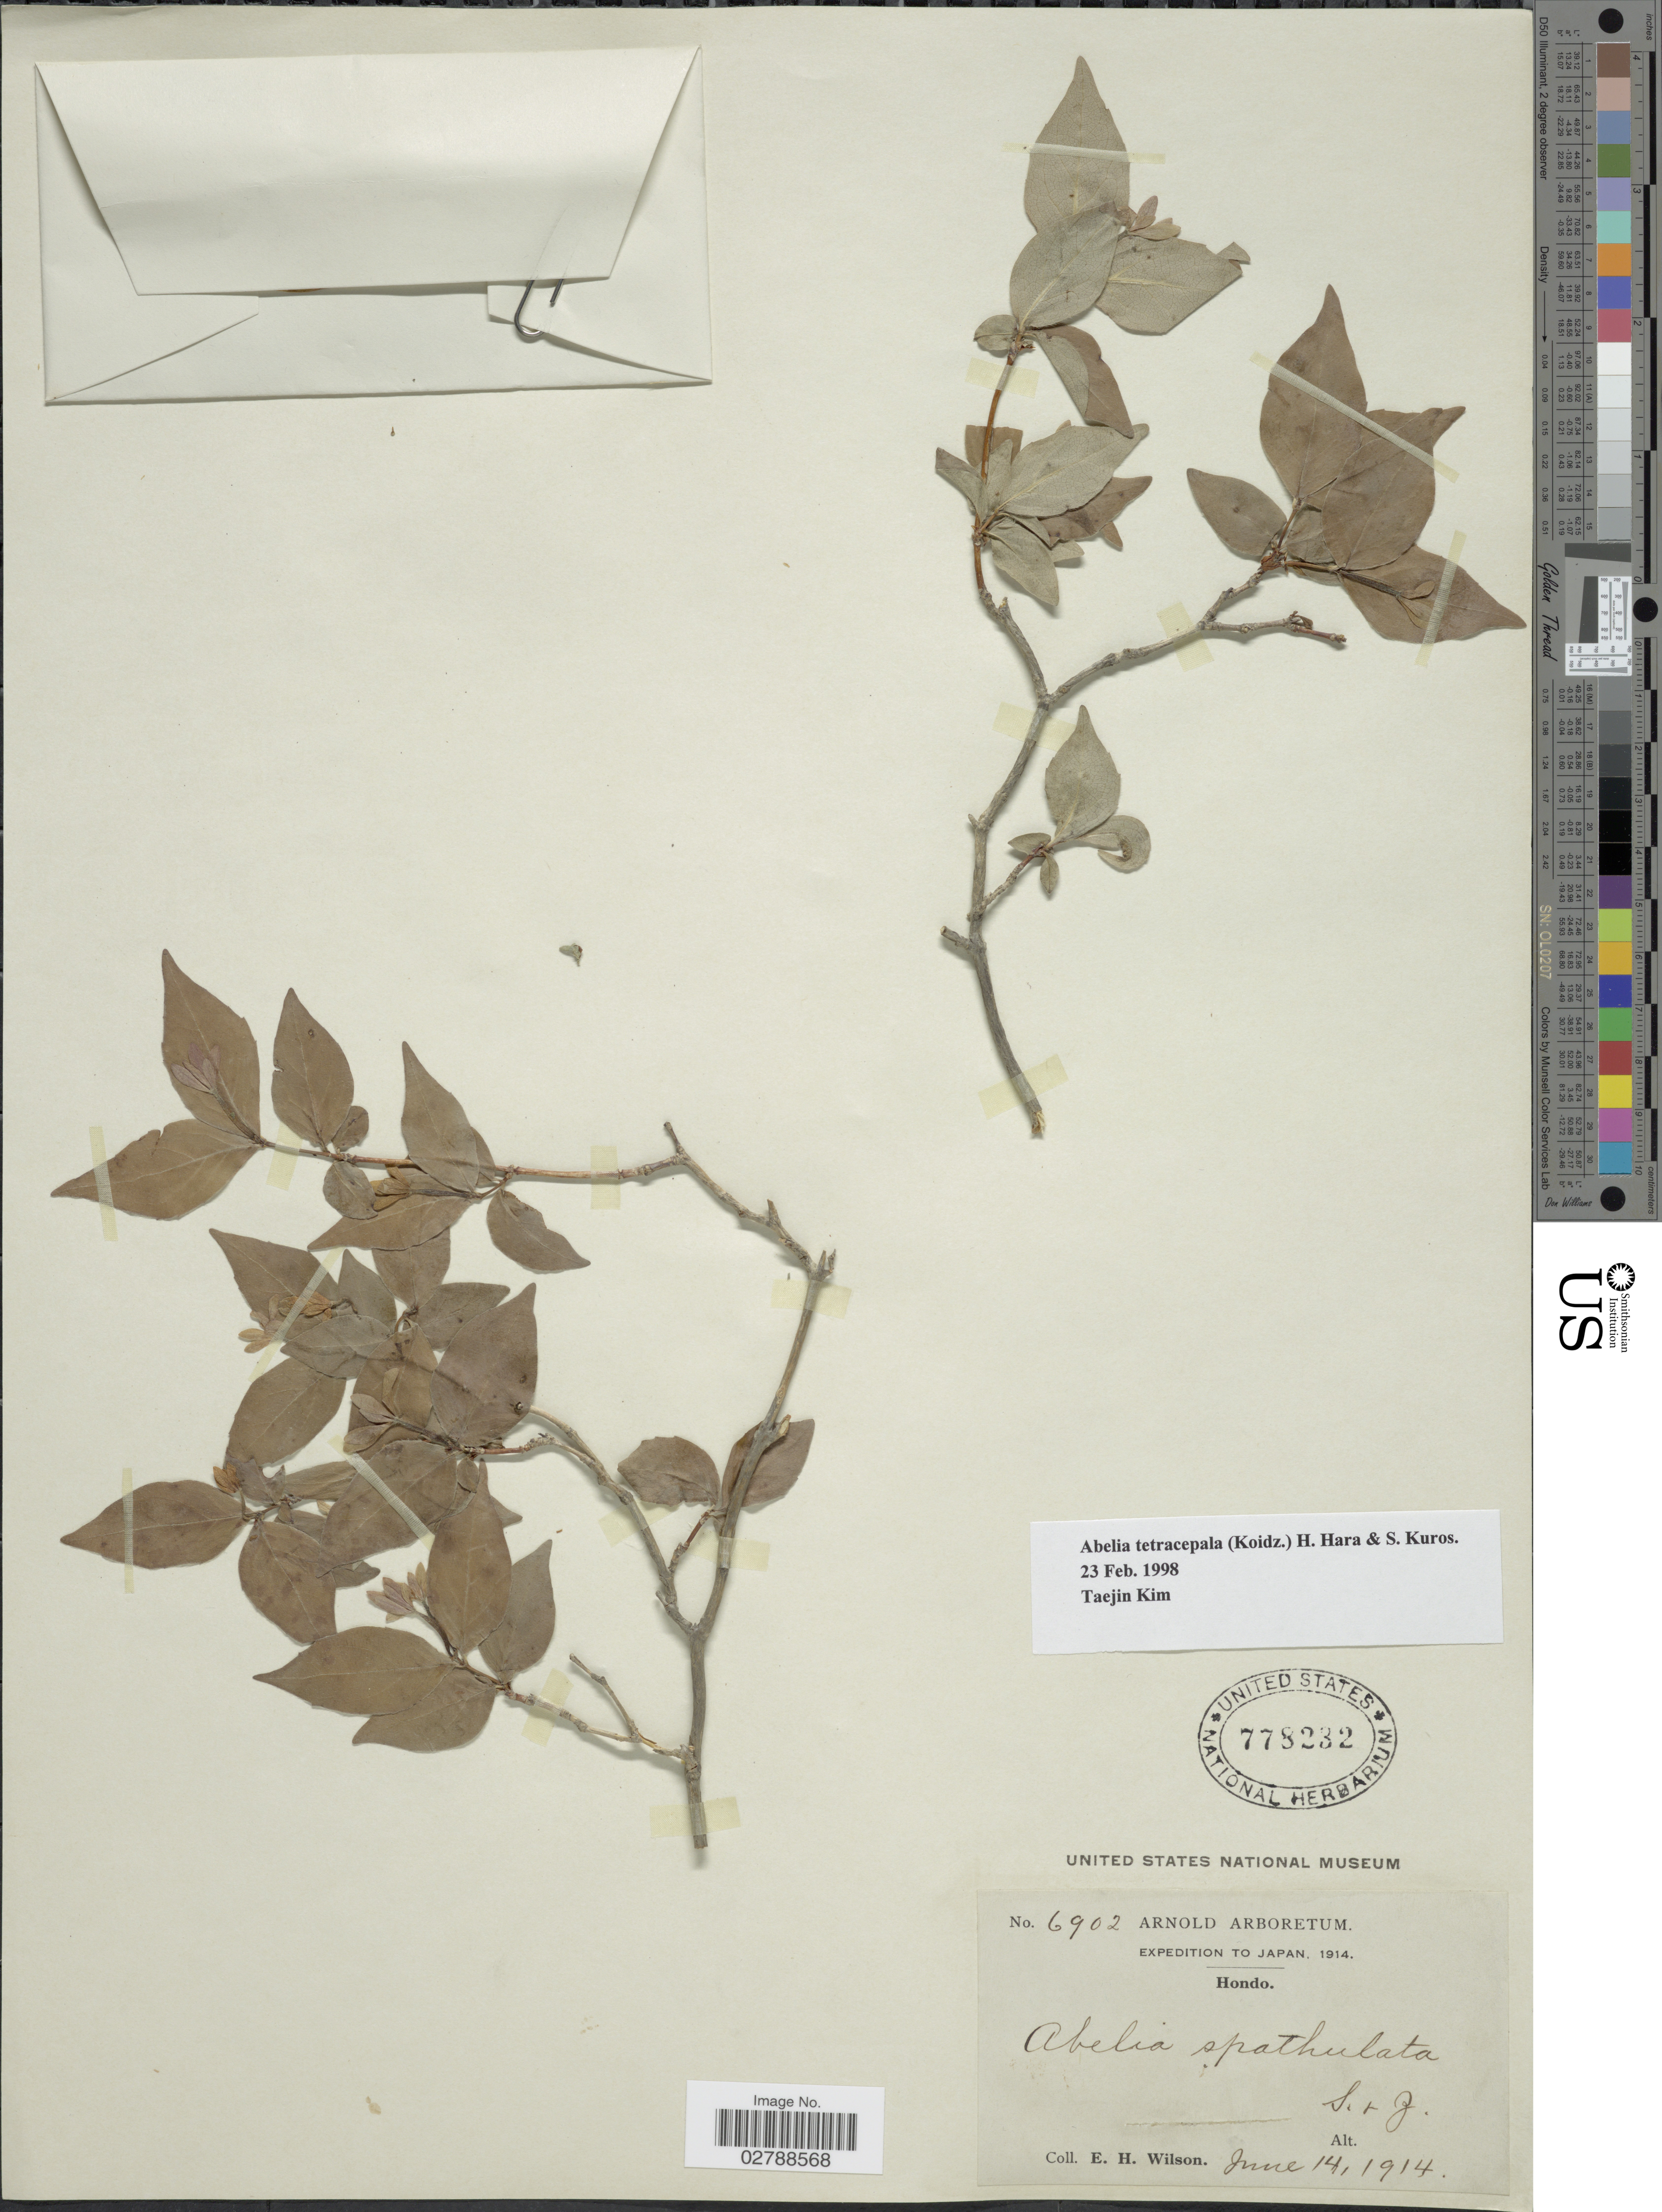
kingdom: Plantae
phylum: Tracheophyta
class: Magnoliopsida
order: Dipsacales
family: Caprifoliaceae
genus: Abelia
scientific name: Abelia tetrasepala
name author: (Koidz.) H. Hara & Kuros.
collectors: E. Wilson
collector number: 6902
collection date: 1914-06-14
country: Japan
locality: Hondo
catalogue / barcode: US 778232